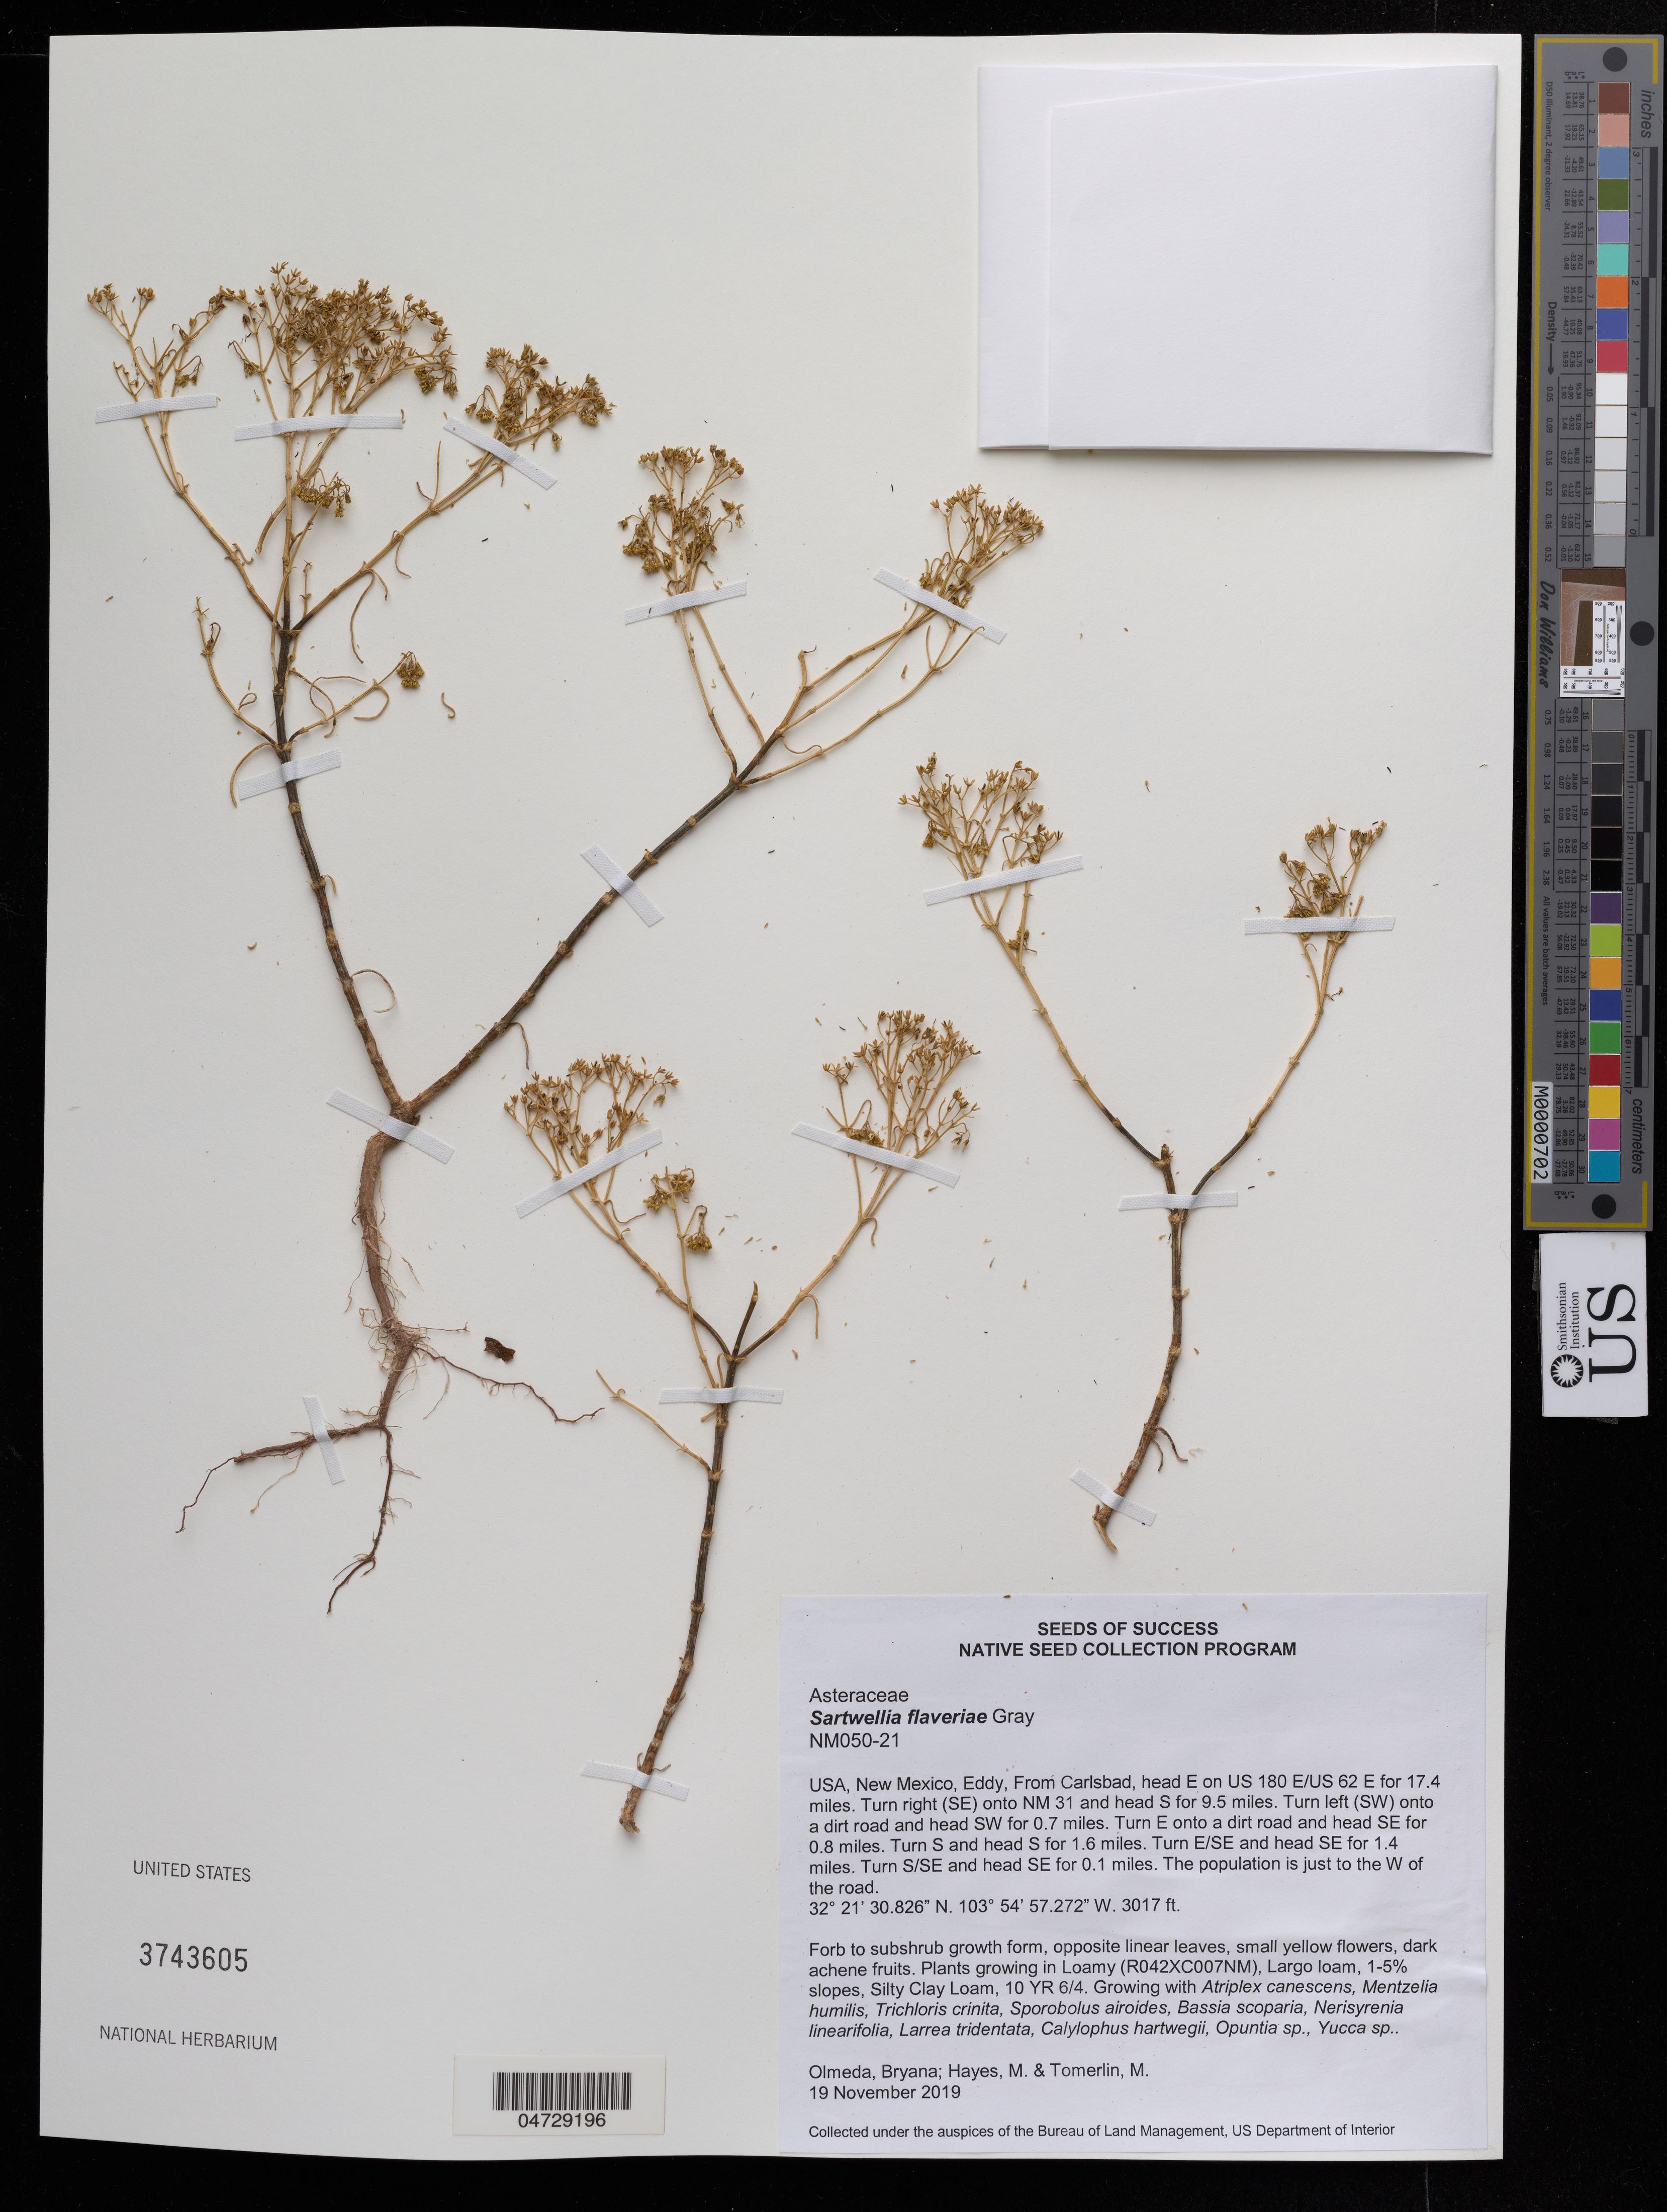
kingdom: Plantae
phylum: Tracheophyta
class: Magnoliopsida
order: Asterales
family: Asteraceae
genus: Sartwellia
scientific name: Sartwellia flaveriae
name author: A. Gray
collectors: B. Olmeda, M. Hayes & M. Tomerlin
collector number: NM050-21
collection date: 2019-11-19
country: United States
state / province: New Mexico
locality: Eddy, From Carlsbad, head E on US180 E/US 62 E for 17.4 miles. Turn rigth (SE) onto NM 31 and head S for 9.5 miles. Turn left (SW) onto a dirt road and head SW for 0.7 miles. Turn E onto a dirt road and head SE for 0.8 miles. Turn S and head S for 1.6 miles. The population is just to the W of the road.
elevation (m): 920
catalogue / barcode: US 3743605